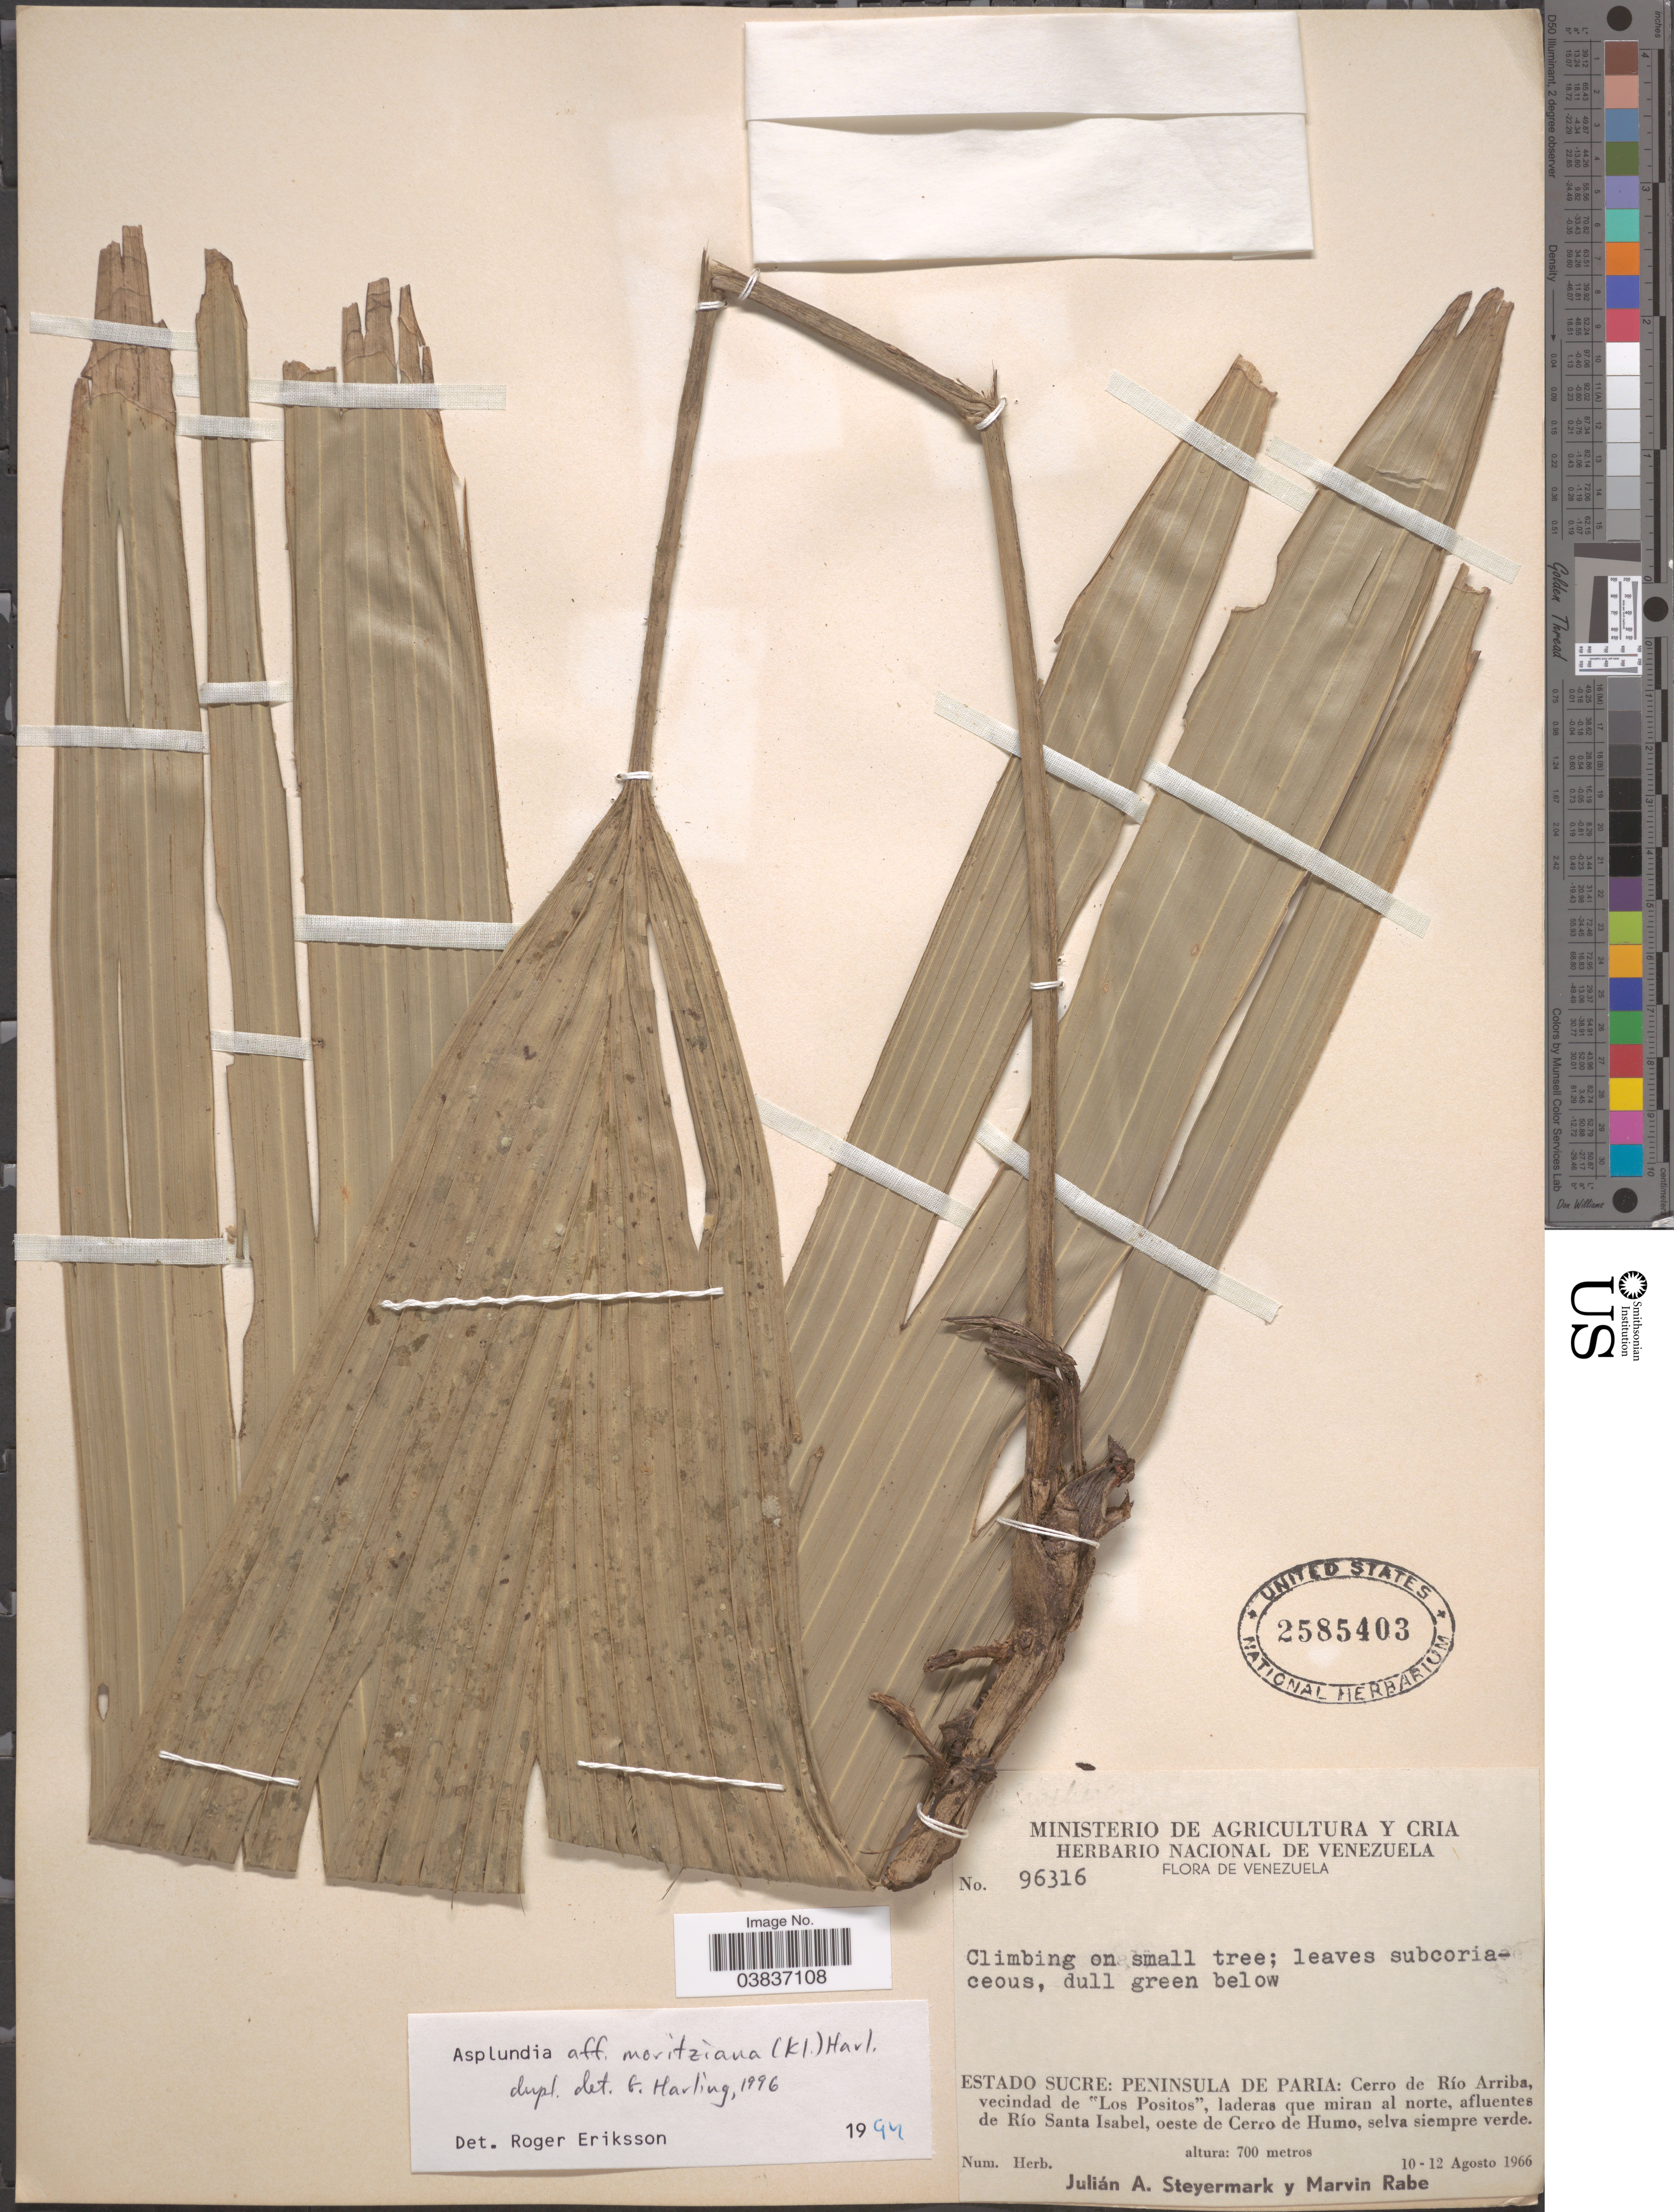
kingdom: Plantae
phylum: Tracheophyta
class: Liliopsida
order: Pandanales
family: Cyclanthaceae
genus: Asplundia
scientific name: Asplundia moritziana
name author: (Klotzsch) Harling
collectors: J. Steyermark & M. Rabe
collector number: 96316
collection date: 1966-08-10/1966-08-12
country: Venezuela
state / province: Sucre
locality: Peninsula de Paria: Cerro de Río Arriba, vecindad de "Los Positos", laderas que miran al norte, afluentes de Río Santa Isabel, oeste de Cerro de Humo.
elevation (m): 700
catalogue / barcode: US 2585403